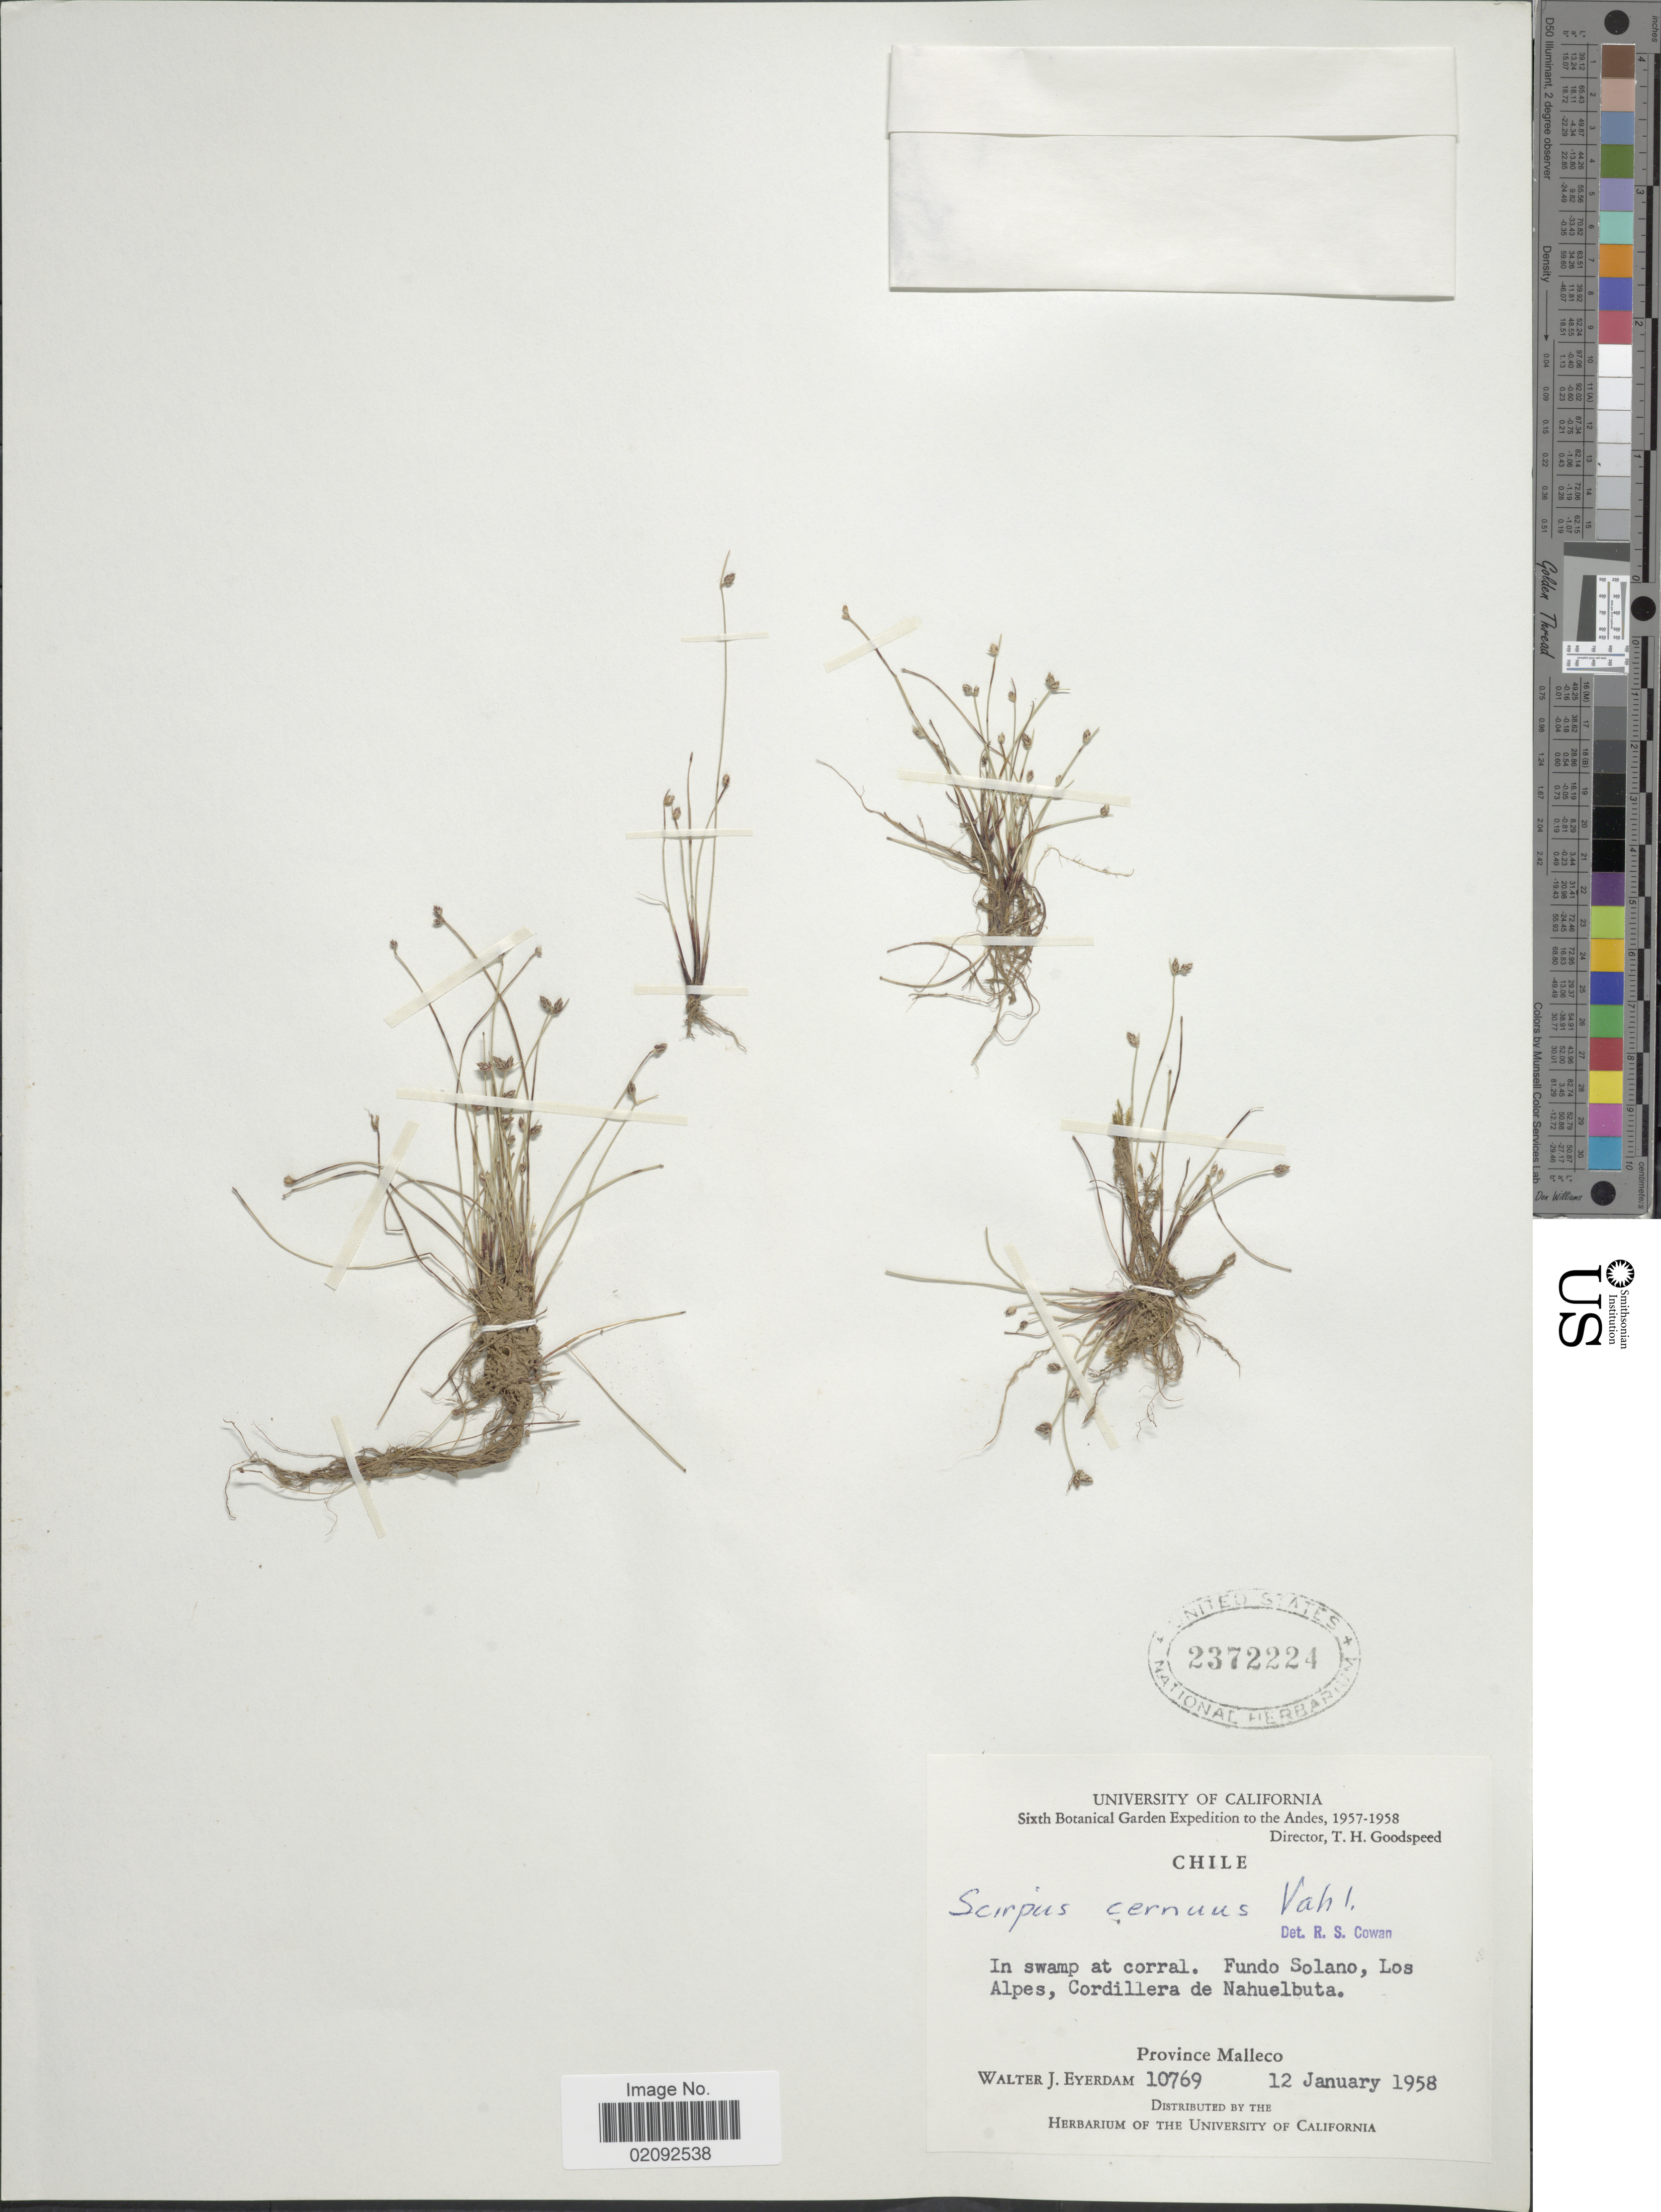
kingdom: Plantae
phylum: Tracheophyta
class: Liliopsida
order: Poales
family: Cyperaceae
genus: Isolepis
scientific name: Isolepis cernua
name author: (Vahl) Roem. & Schult.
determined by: Strong, Mark T., (BOT), Smithsonian Institution - National Museum of Natural History (UNITED STATES)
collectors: W. J. Eyerdam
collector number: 10769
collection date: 1958-01-12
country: Chile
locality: In swamp at corral, Fundo Solando, Cordillera de Nahuelbuta, Province Malleco.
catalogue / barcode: US 2372224